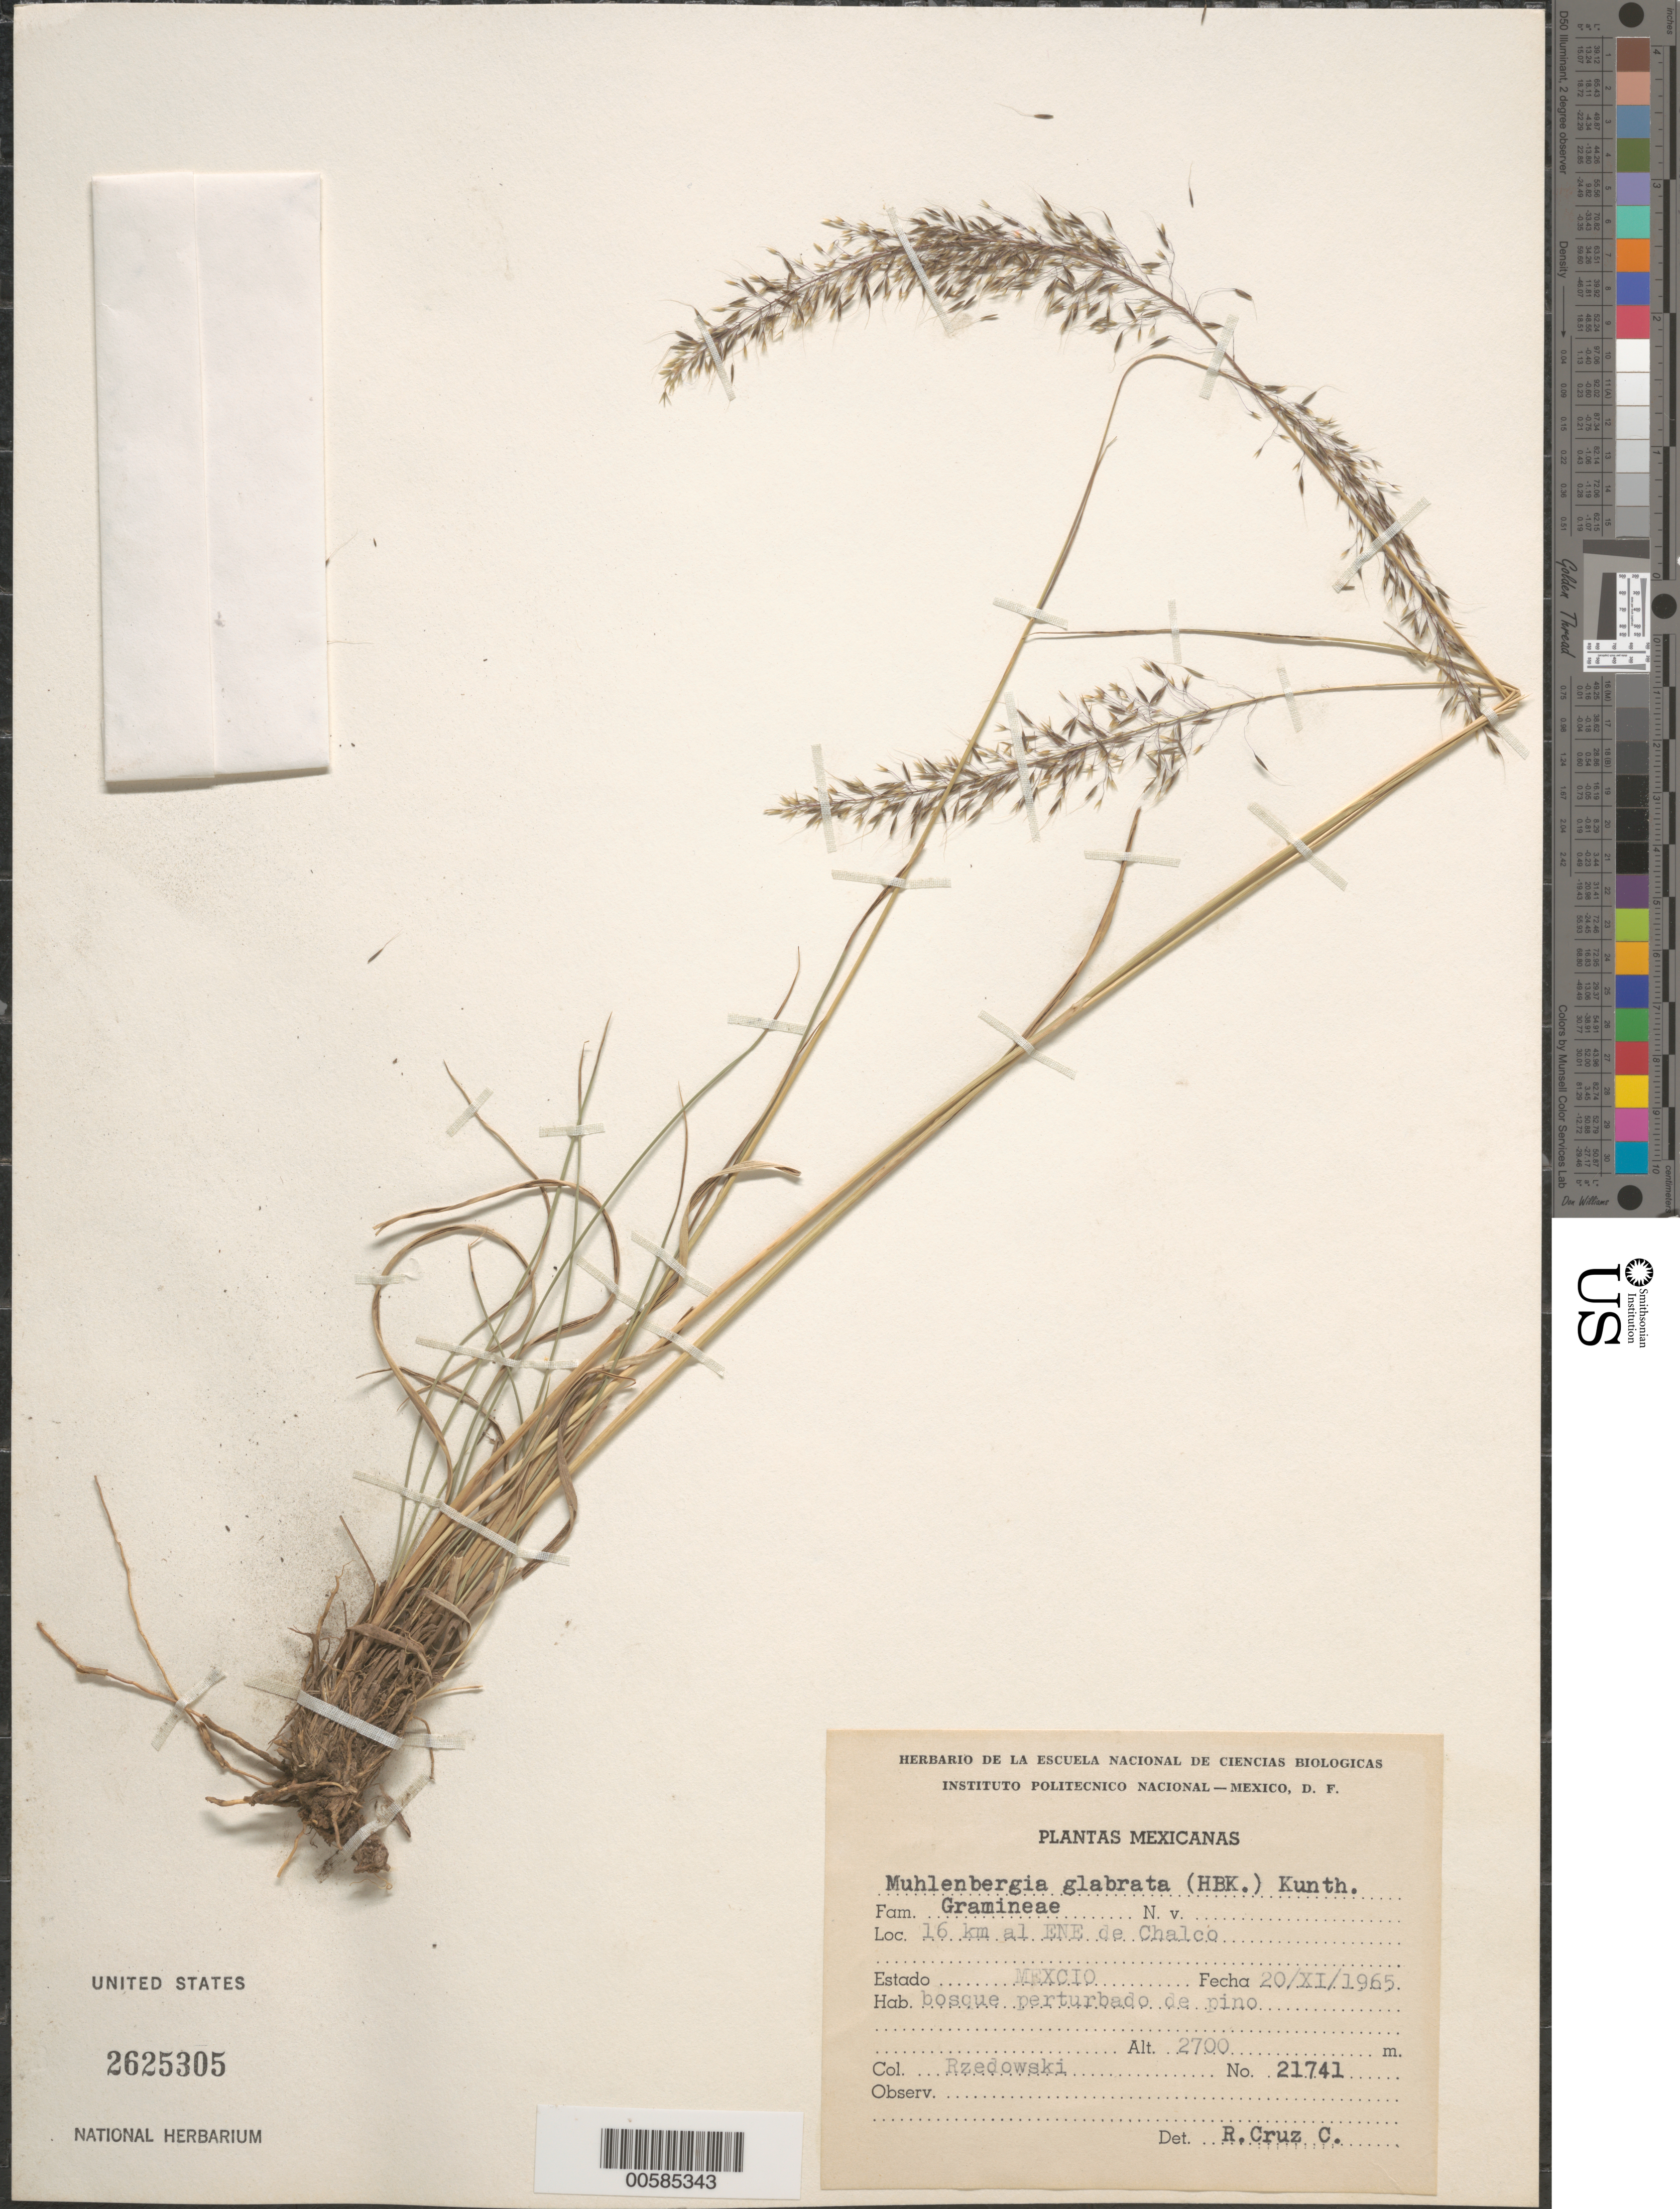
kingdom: Plantae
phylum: Tracheophyta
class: Liliopsida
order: Poales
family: Poaceae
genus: Muhlenbergia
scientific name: Muhlenbergia glabrata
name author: (Kunth) Trin.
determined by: Cruz-C., R.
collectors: J. Rzedowski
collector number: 21741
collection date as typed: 20 Nov 1965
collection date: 1965-11-20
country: Mexico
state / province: México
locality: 16 km al ENE de Chalco.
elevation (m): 2700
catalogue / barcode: US 2625305